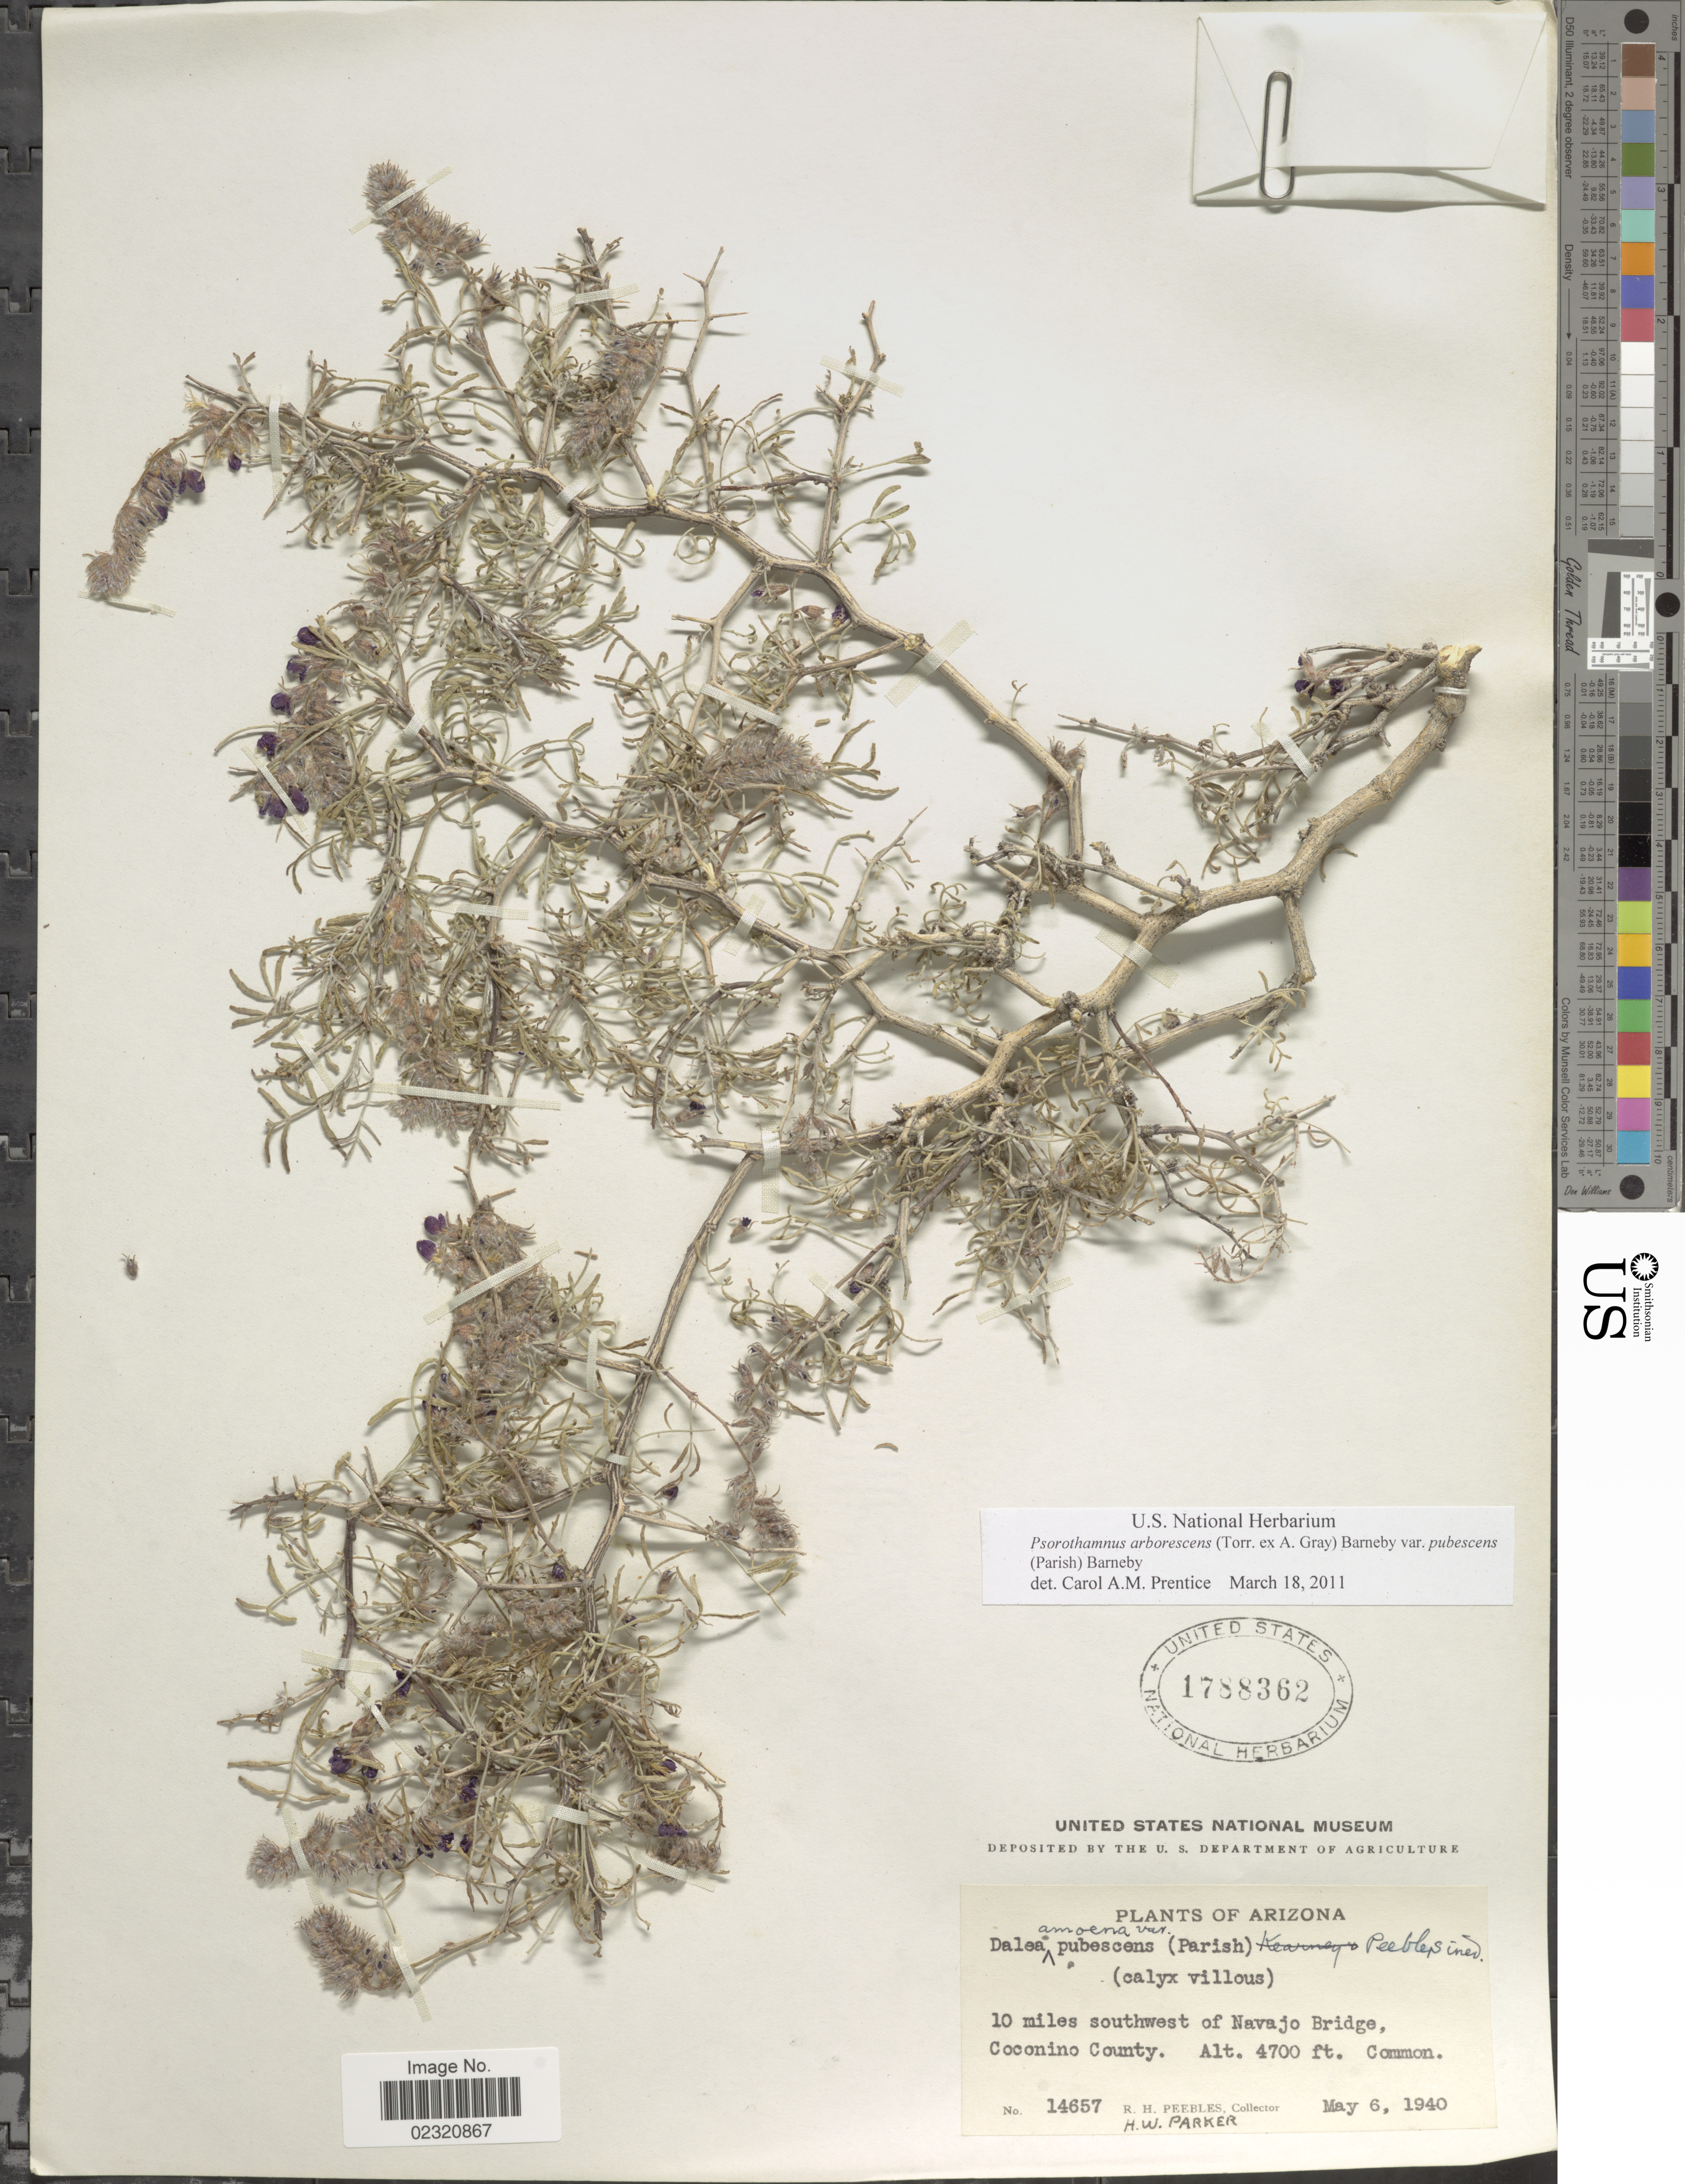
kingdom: Plantae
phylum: Tracheophyta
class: Magnoliopsida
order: Fabales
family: Fabaceae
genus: Psorothamnus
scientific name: Psorothamnus arborescens var. pubescens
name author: (Parish) Barneby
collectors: R. H. Peebles & H. W. Parker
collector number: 14657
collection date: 1940-05-06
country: United States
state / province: Arizona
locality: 10 miles southwest of Navajo Bridge, Coconino County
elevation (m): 1433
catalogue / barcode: US 1788362